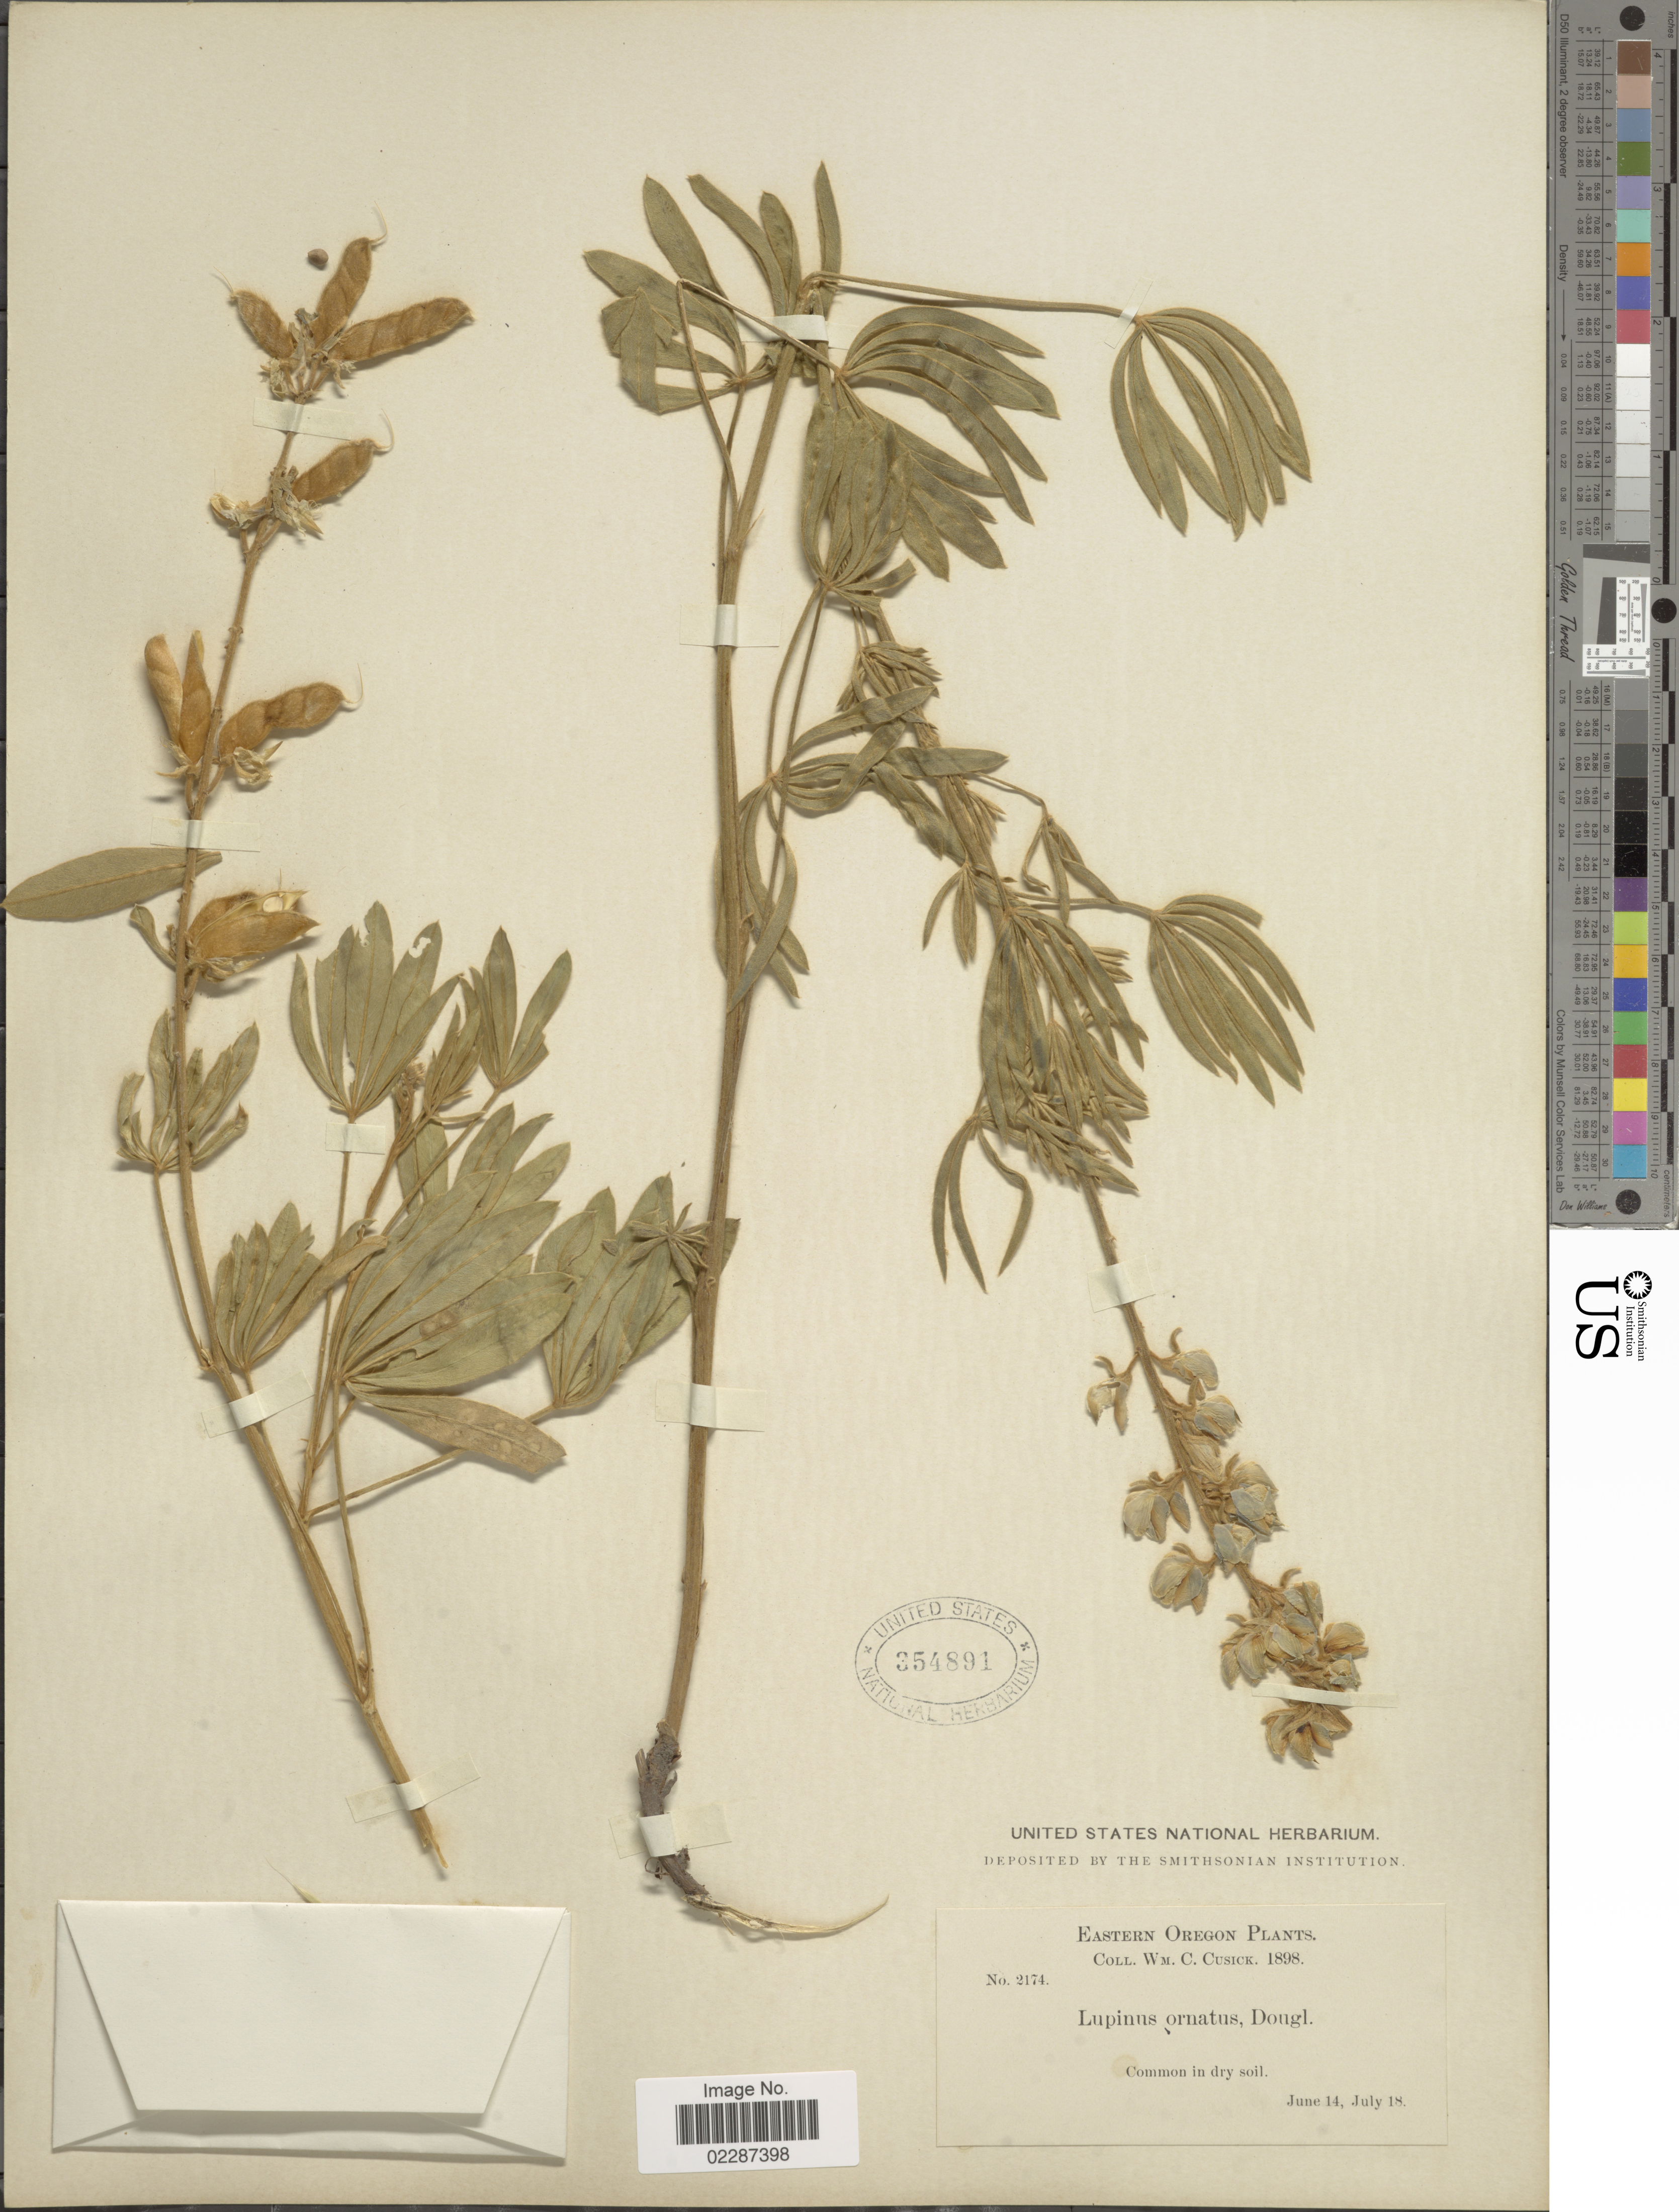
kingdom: Plantae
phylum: Tracheophyta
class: Magnoliopsida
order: Fabales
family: Fabaceae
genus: Lupinus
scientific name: Lupinus sericeus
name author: Pursh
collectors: W. C. Cusick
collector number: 2174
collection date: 1898-06-14/1898-07-18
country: United States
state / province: Oregon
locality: Eastern Oregon Plants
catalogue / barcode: US 354891